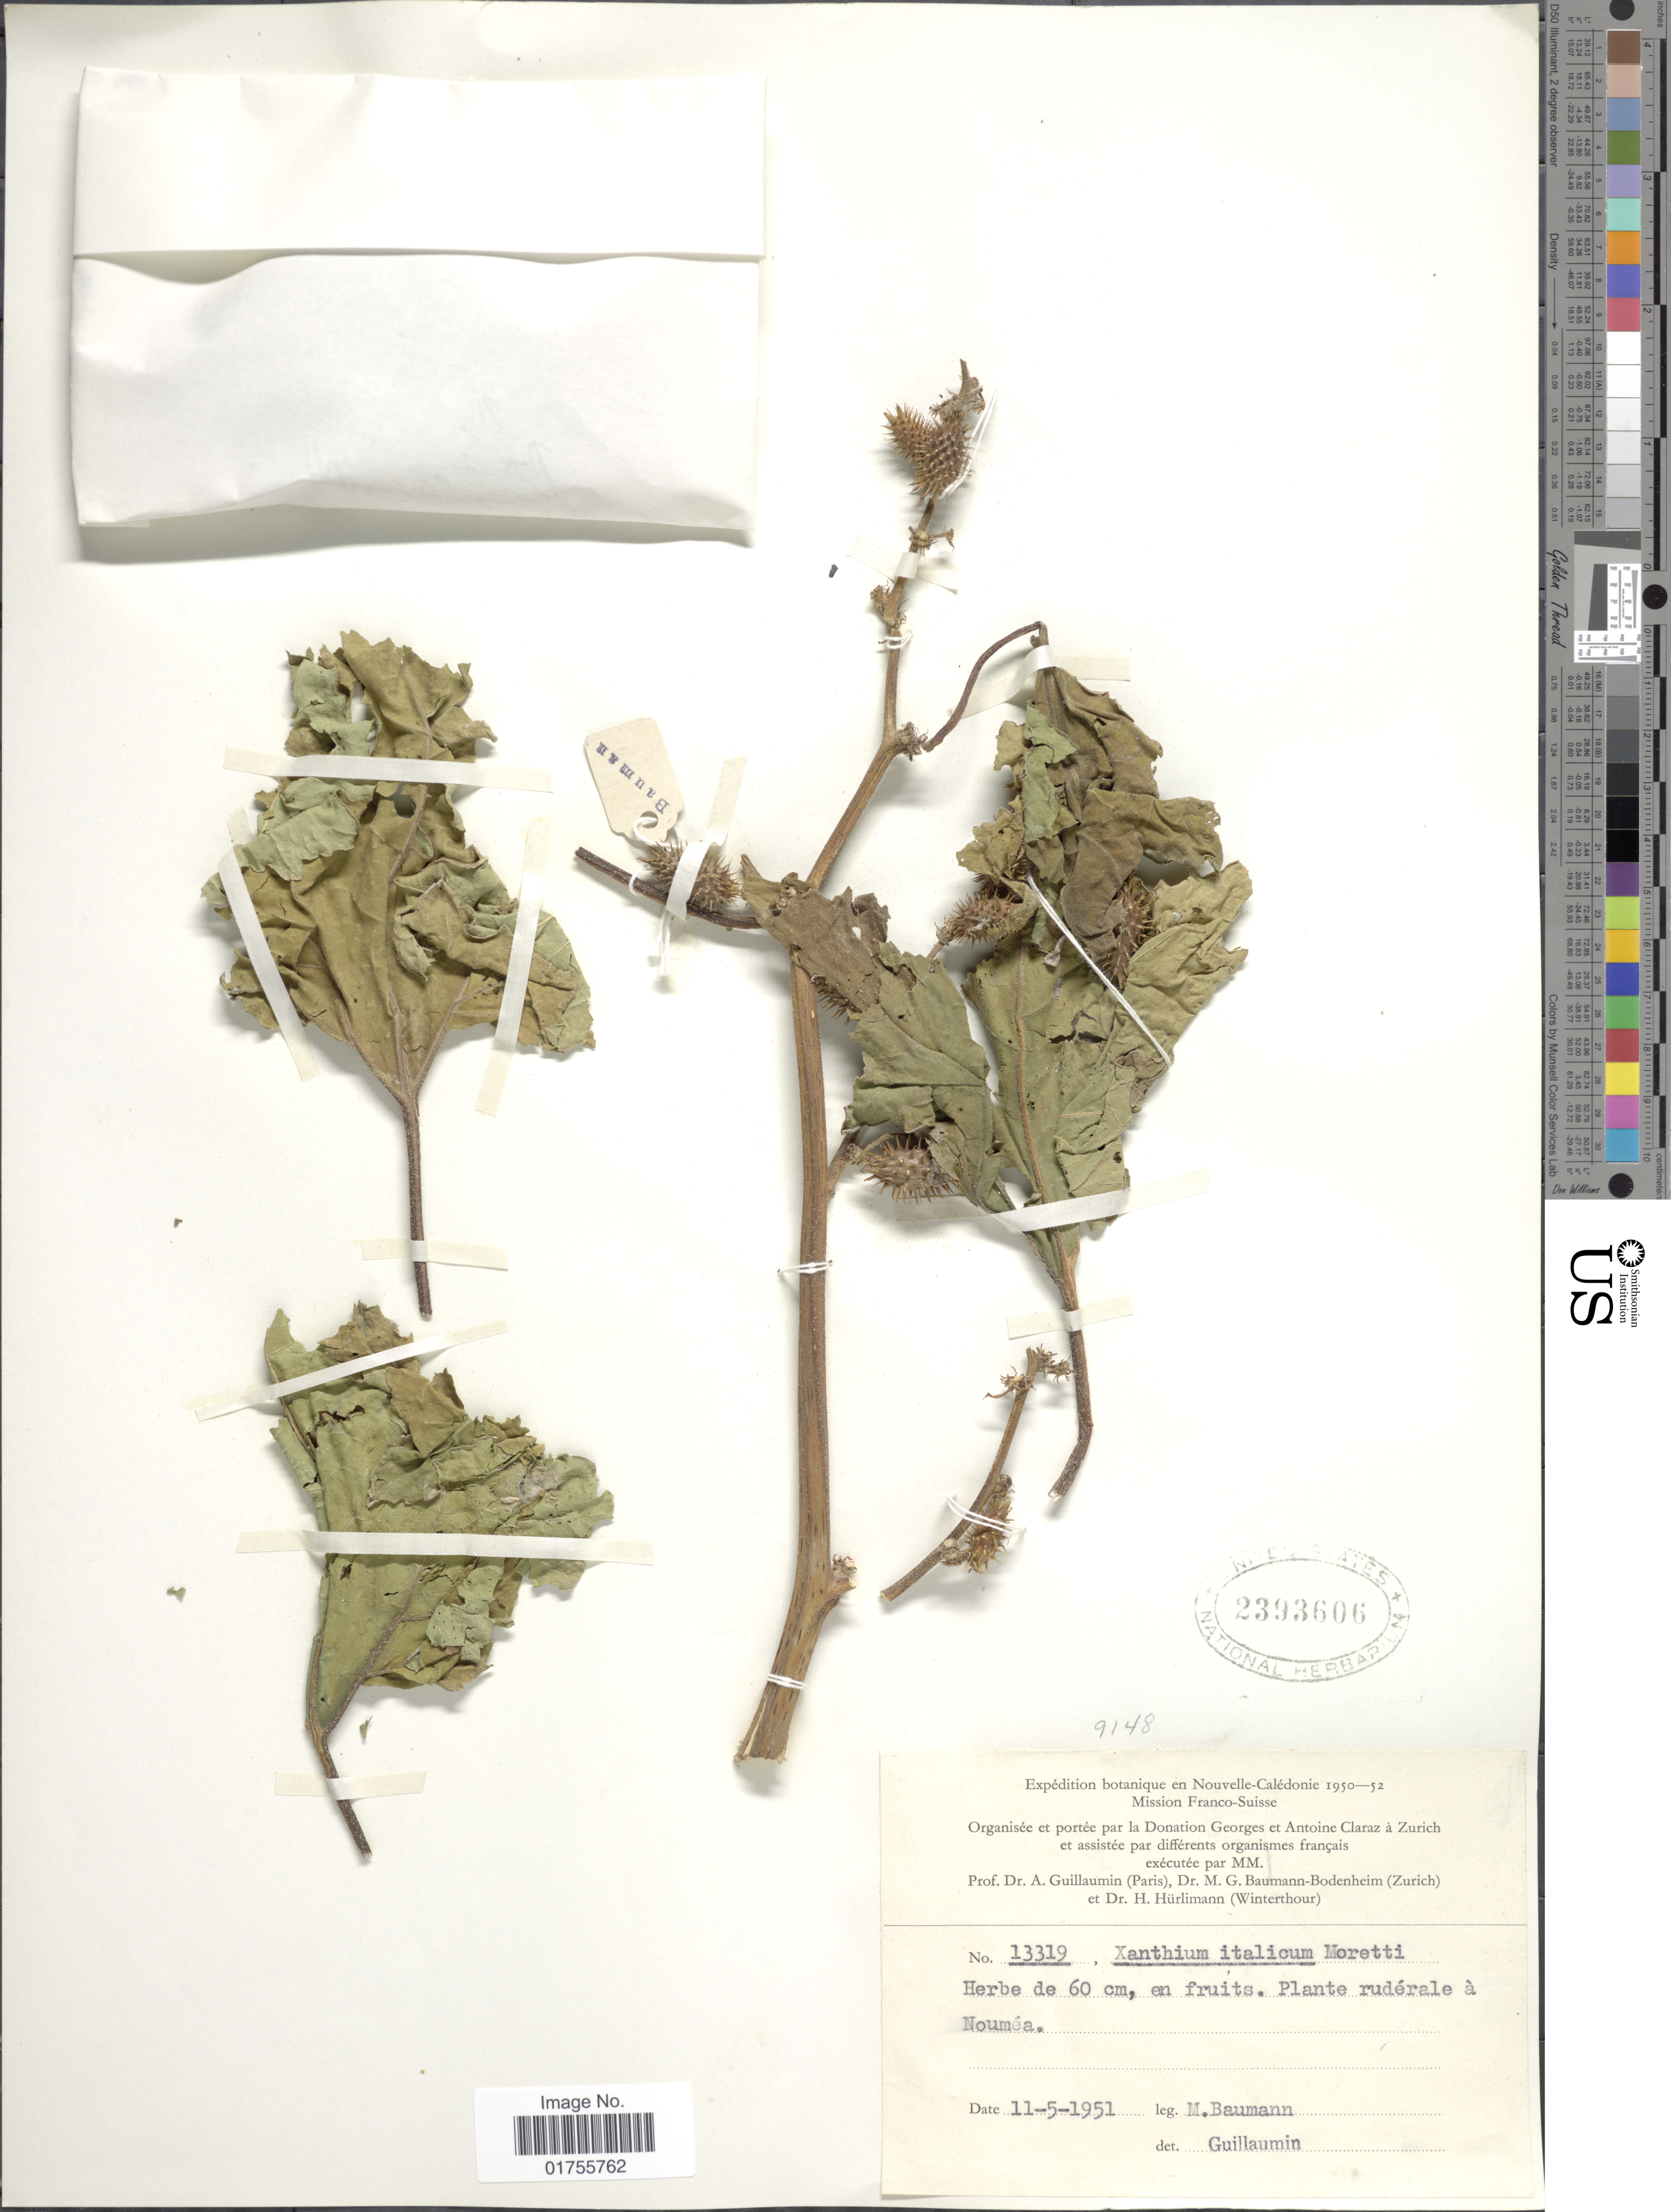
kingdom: Plantae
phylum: Tracheophyta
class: Magnoliopsida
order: Asterales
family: Asteraceae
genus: Xanthium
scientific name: Xanthium italicum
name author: Moretti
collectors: M. Baumann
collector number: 13319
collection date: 1951-05-11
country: New Caledonia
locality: Rudérale à Nouméa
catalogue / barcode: US 2393606